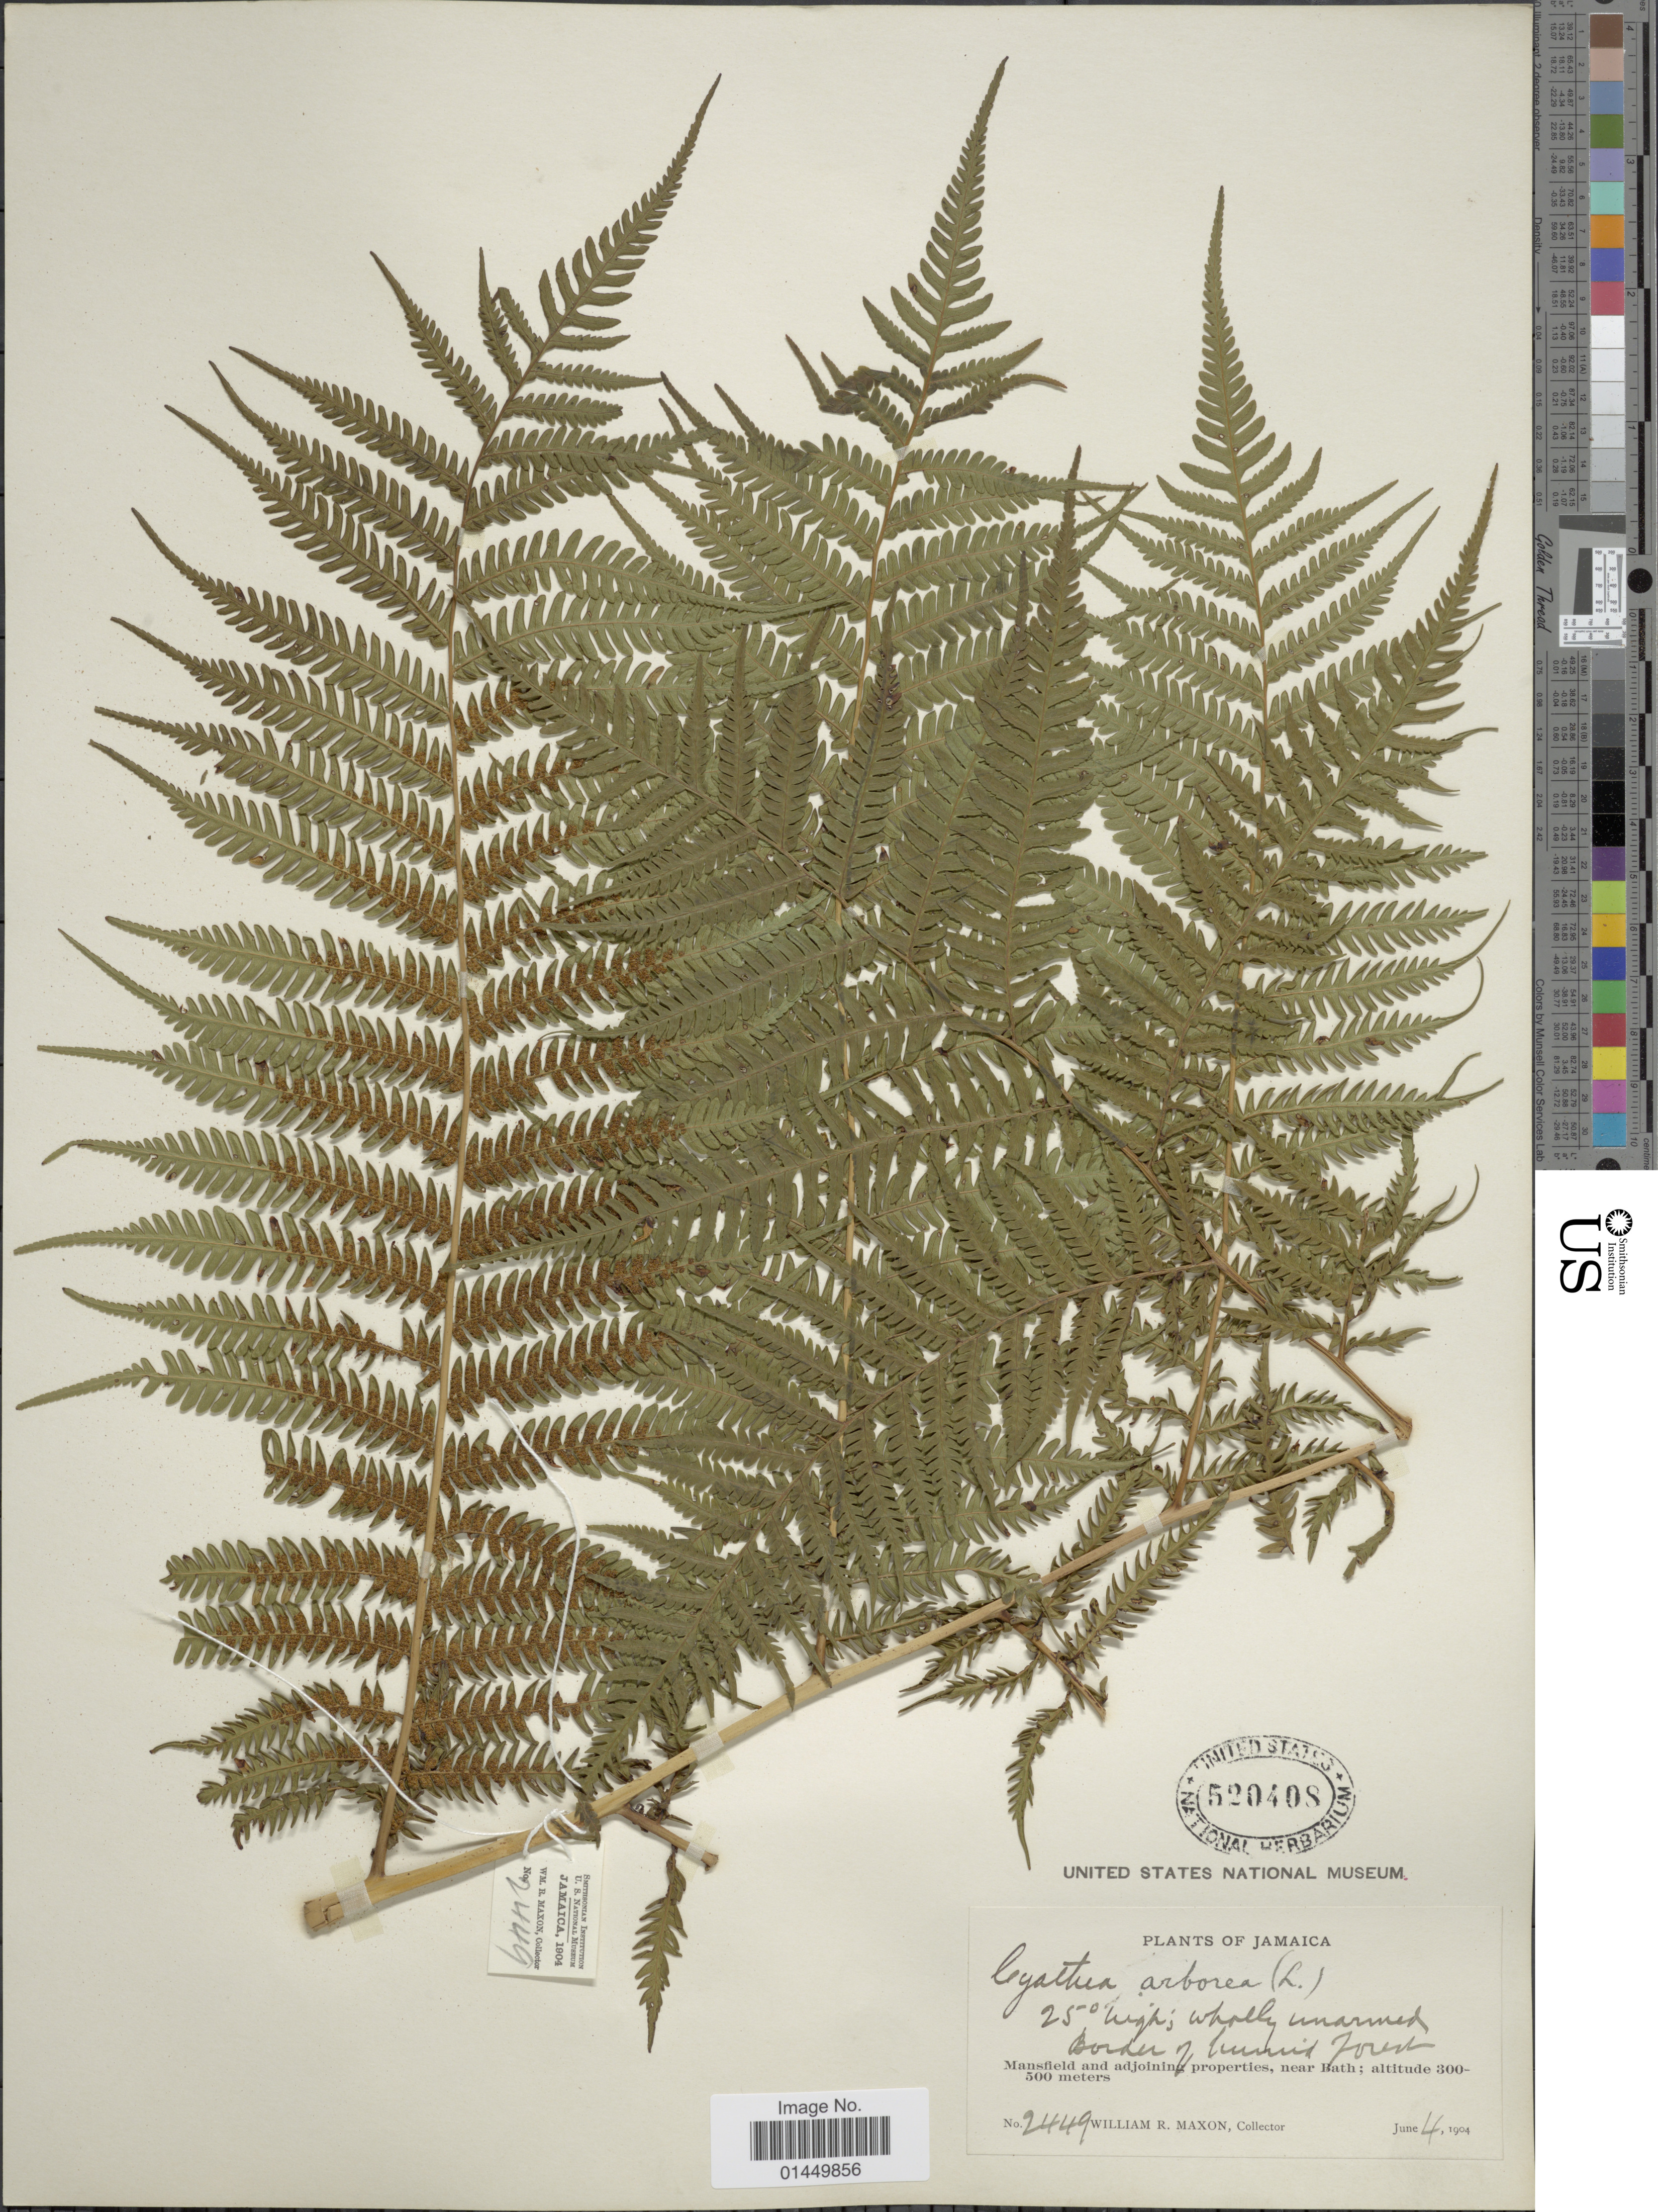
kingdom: Plantae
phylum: Tracheophyta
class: Polypodiopsida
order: Cyatheales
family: Cyatheaceae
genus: Cyathea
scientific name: Cyathea arborea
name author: (L.) Sm.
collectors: W. R. Maxon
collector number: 2449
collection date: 1904-06-04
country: Jamaica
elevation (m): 300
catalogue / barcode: US 520408